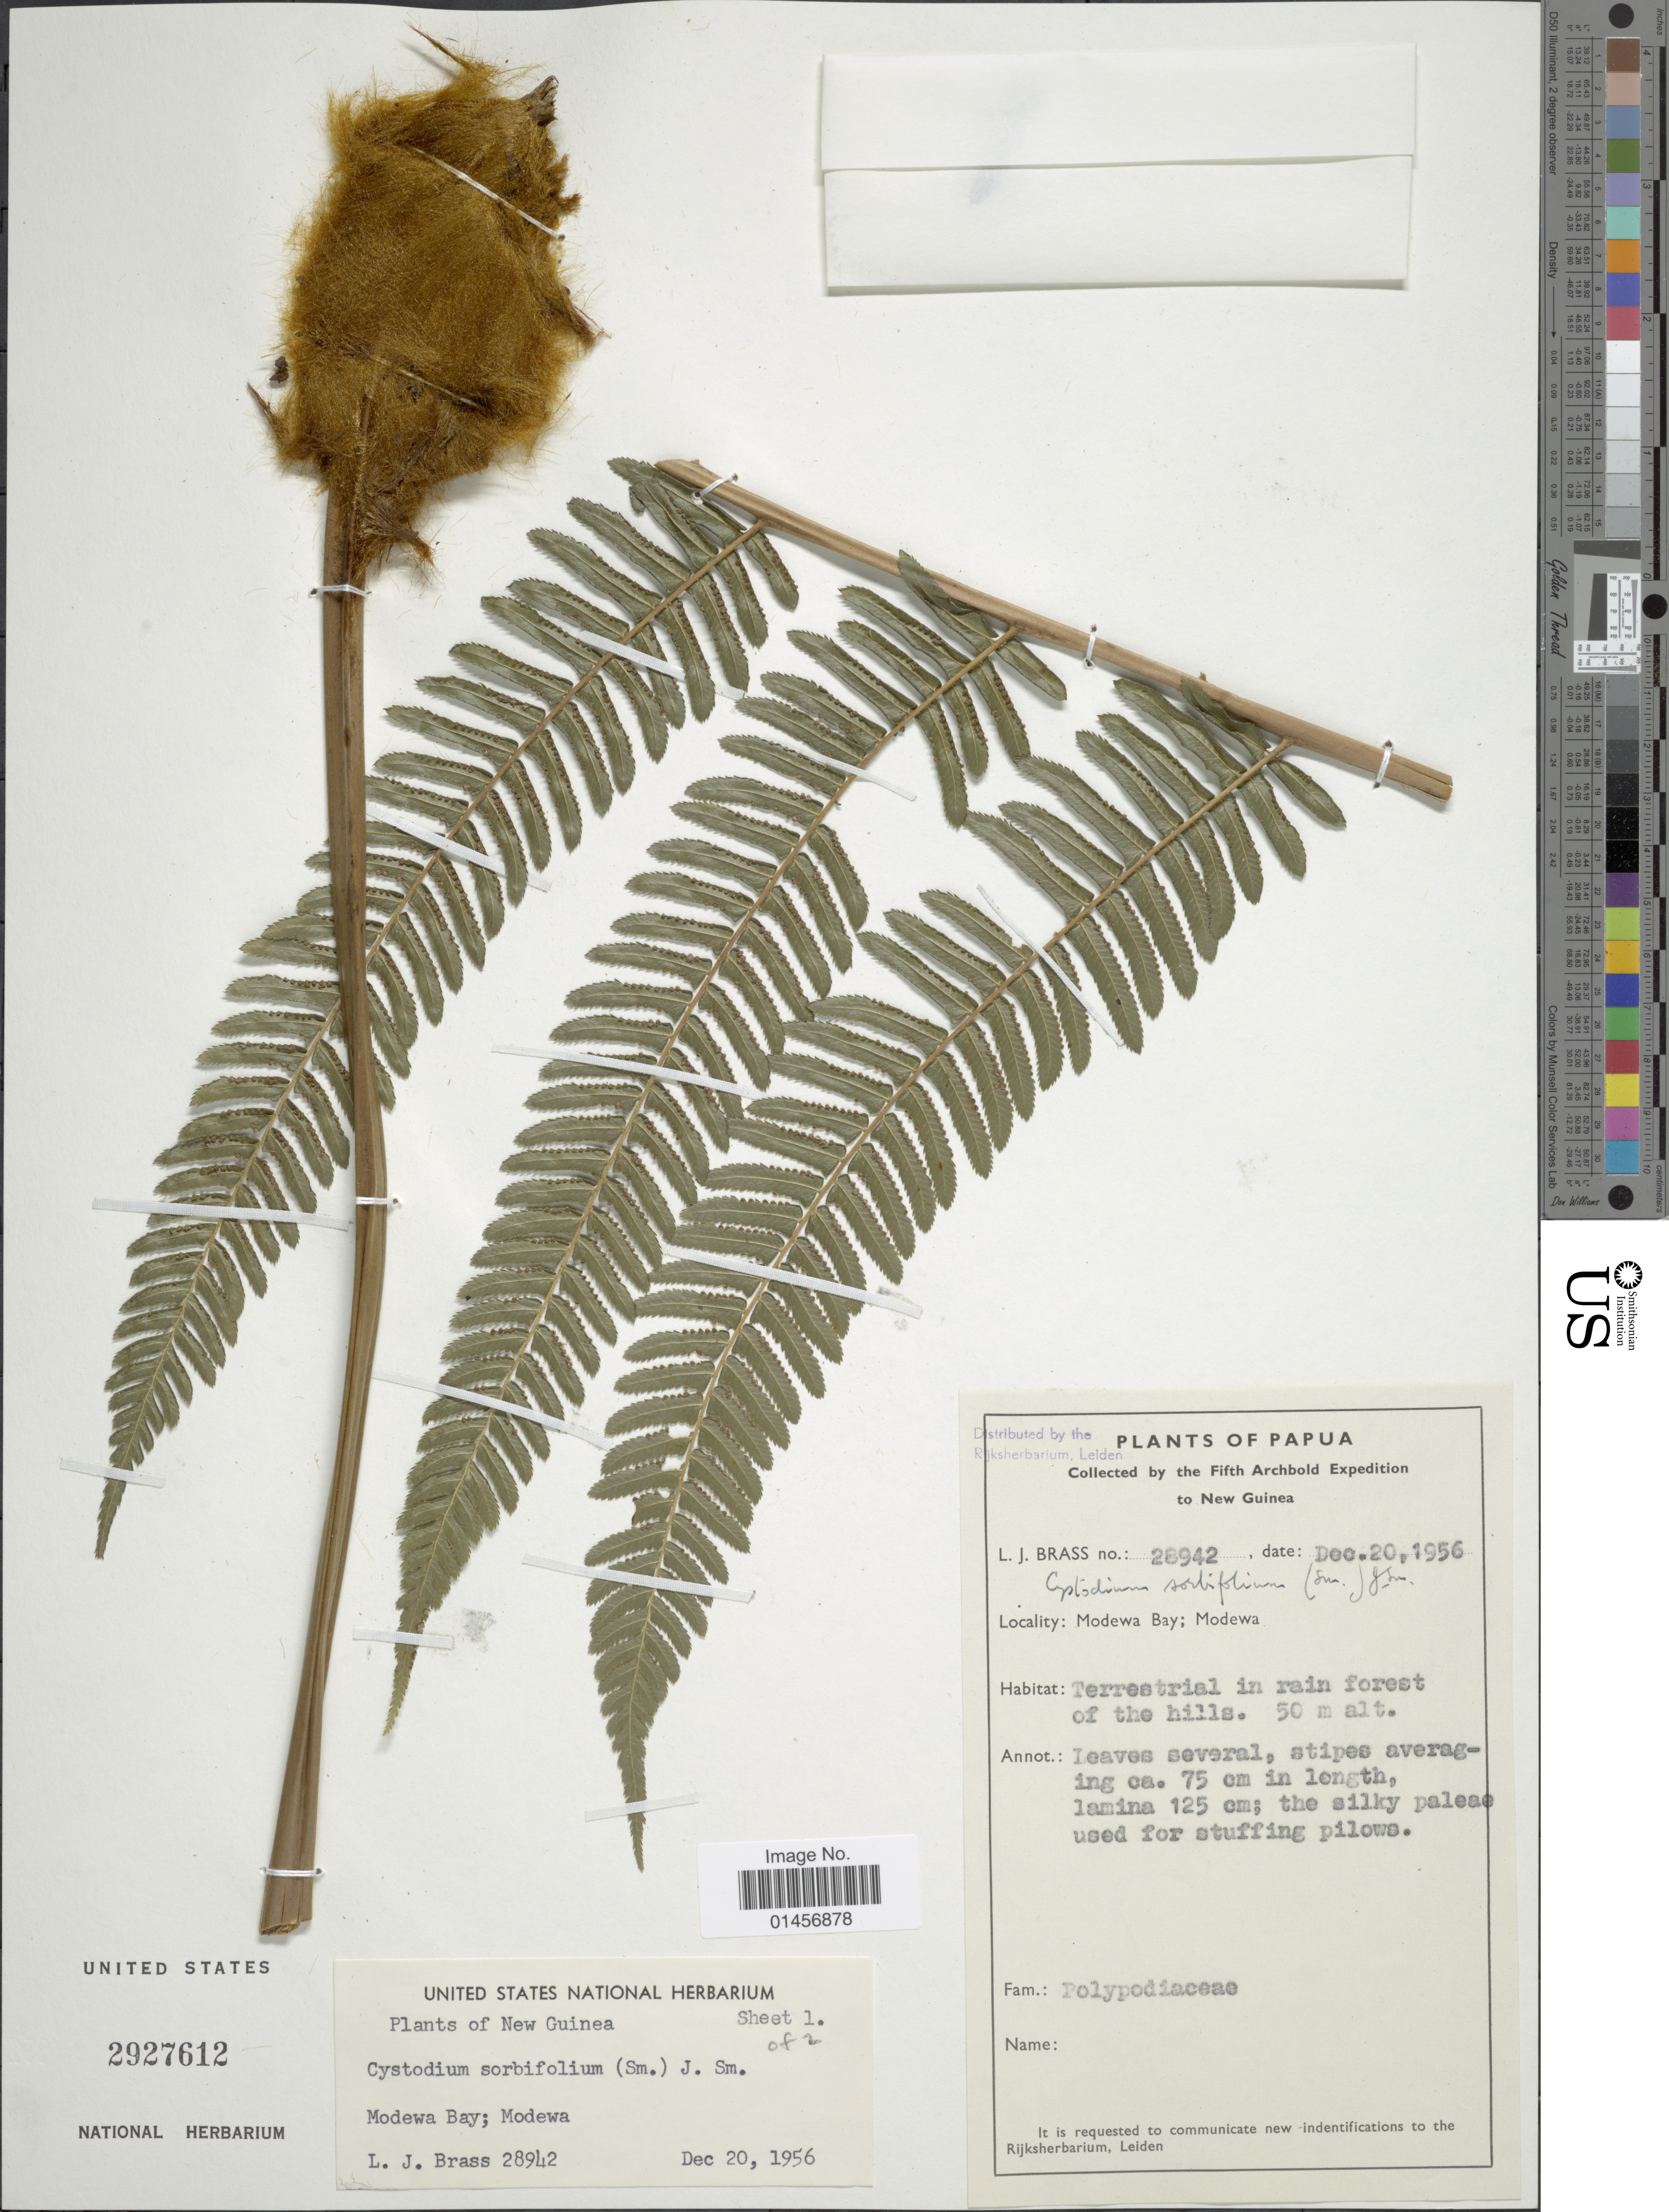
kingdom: Plantae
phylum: Tracheophyta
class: Polypodiopsida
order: Polypodiales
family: Cystodiaceae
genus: Cystodium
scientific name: Cystodium sorbifolium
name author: (J. Sm.) J. Sm.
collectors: L. J. Brass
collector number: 28942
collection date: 1956-12-20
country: Papua New Guinea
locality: New Guinea, Modewa Bay ; Modewa.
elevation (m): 50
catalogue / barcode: US 2927612